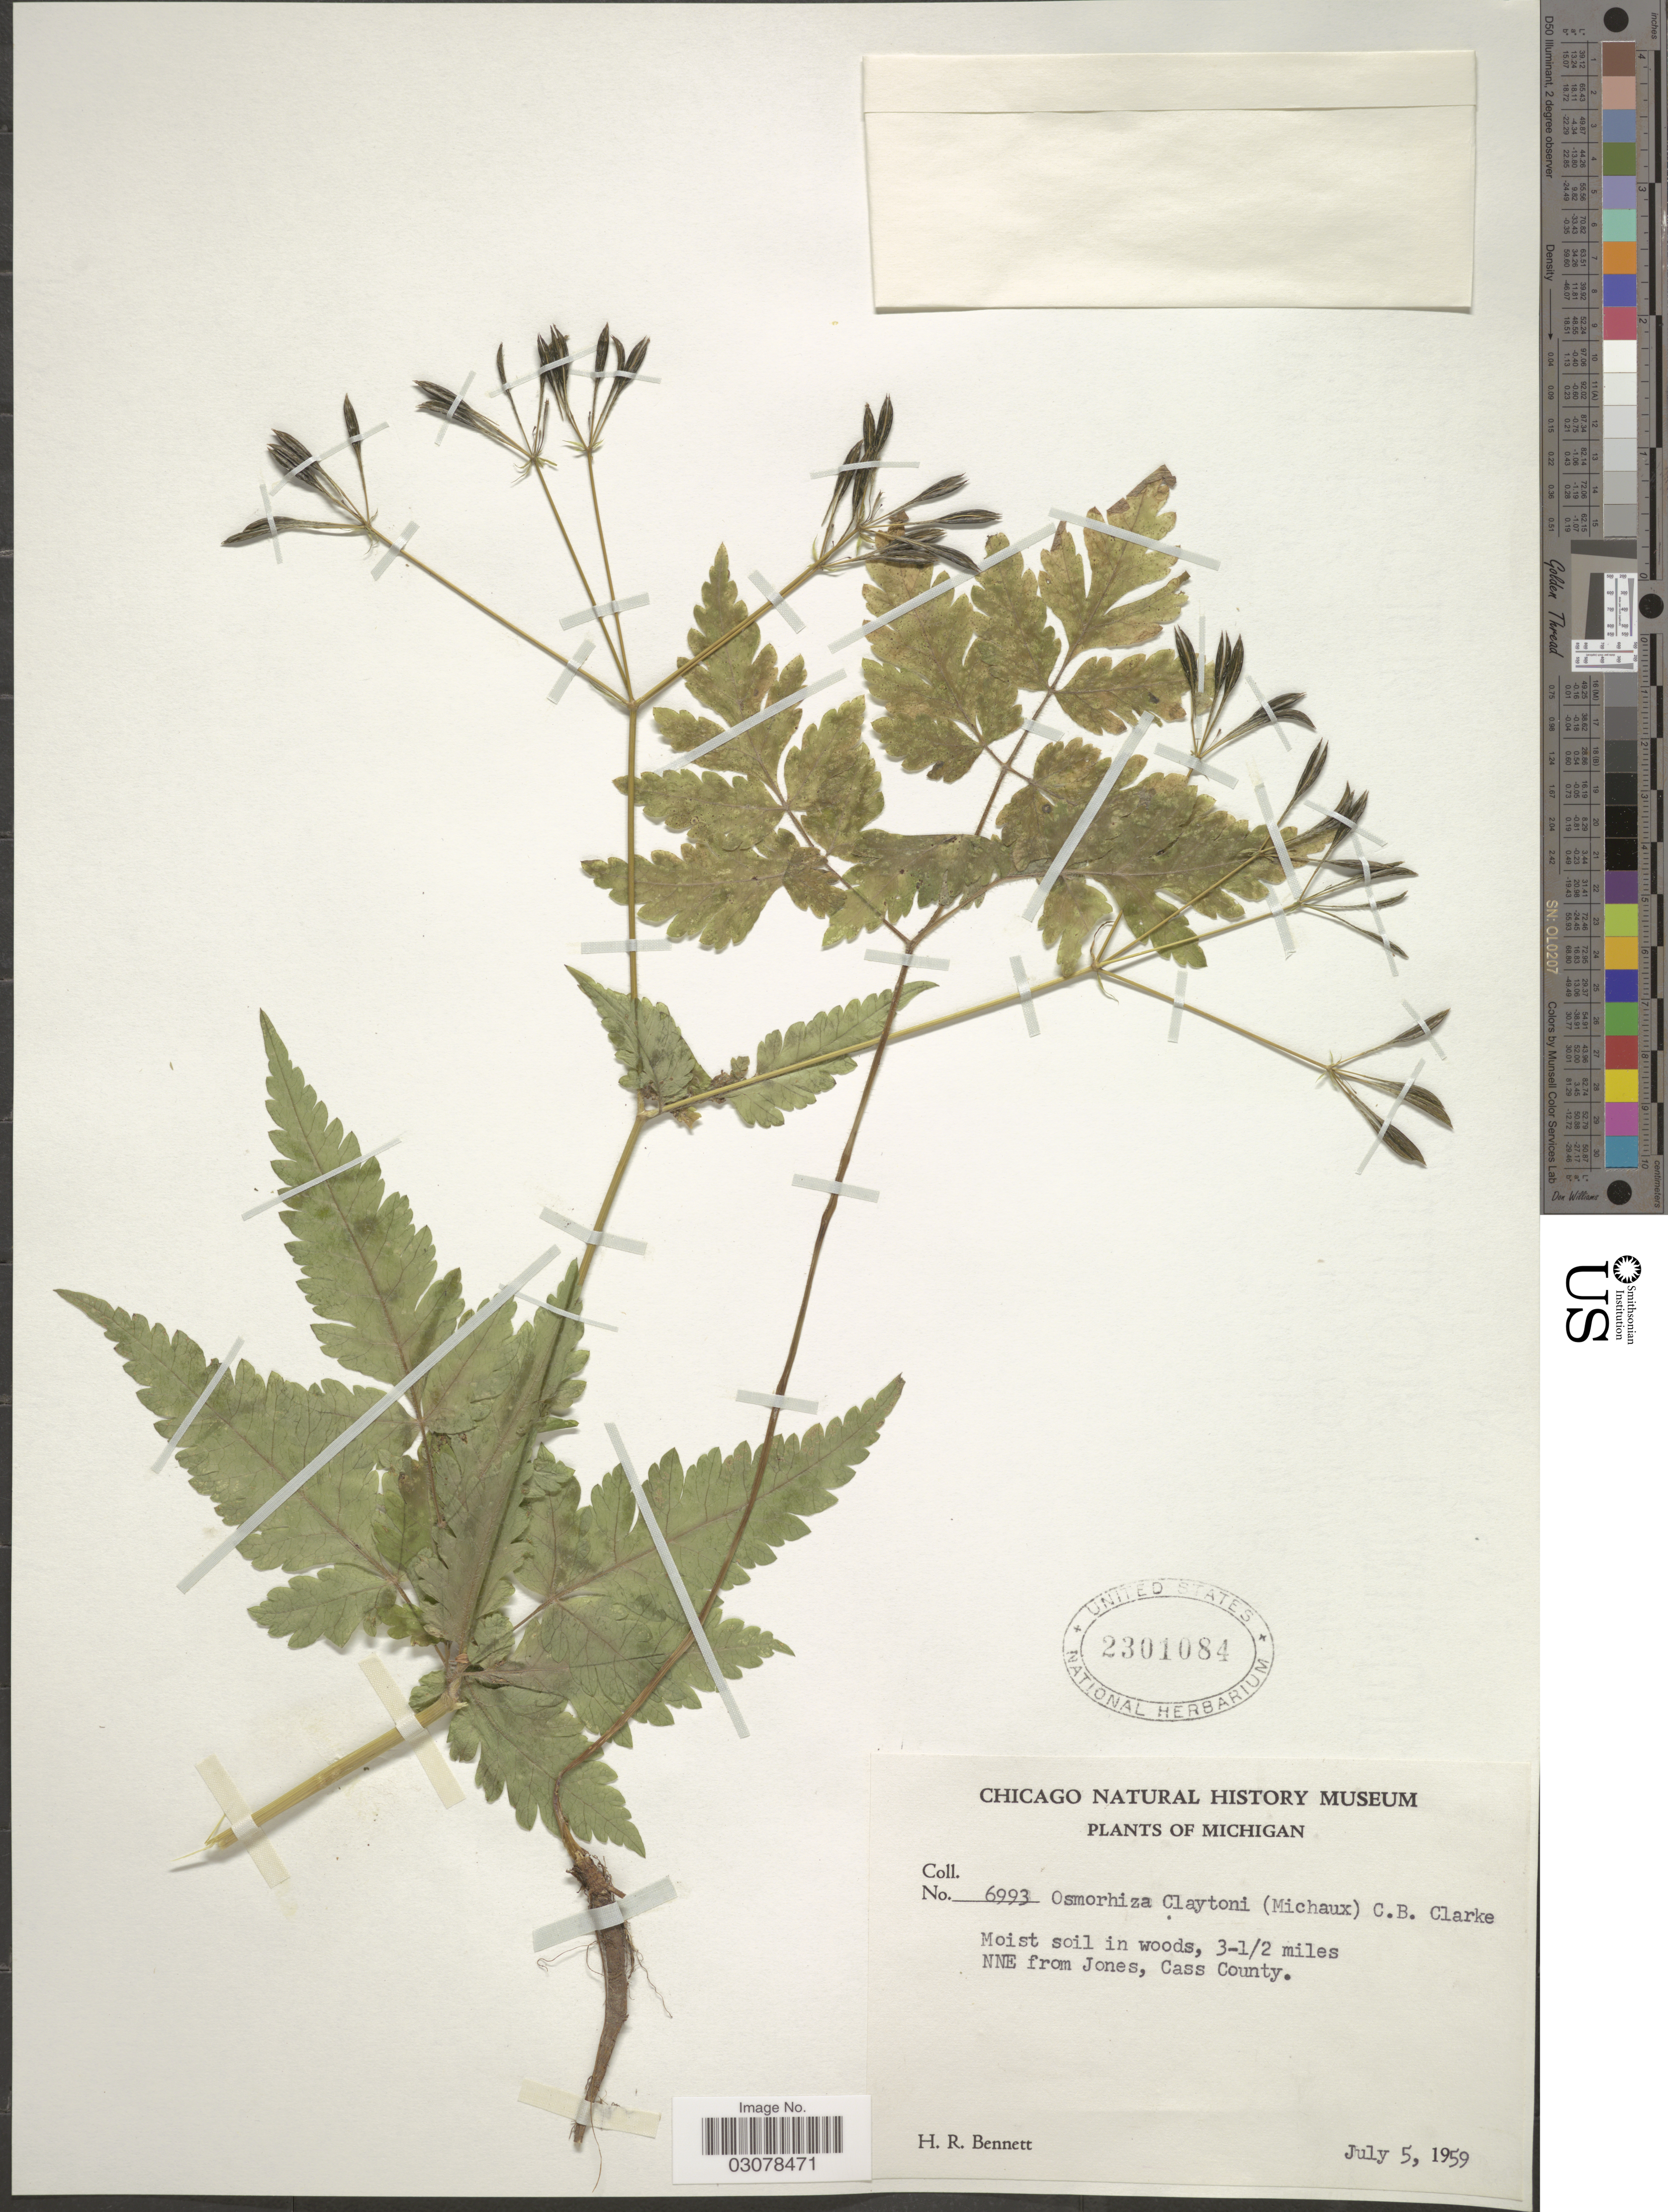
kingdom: Plantae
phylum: Tracheophyta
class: Magnoliopsida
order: Apiales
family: Apiaceae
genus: Osmorhiza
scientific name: Osmorhiza claytonii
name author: (Michx.) C.B. Clarke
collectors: H. R. Bennett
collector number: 6993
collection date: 1959-07-05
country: United States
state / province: Michigan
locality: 3-1/2 miles NNE from Jones, Cass County.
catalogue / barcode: US 2301084